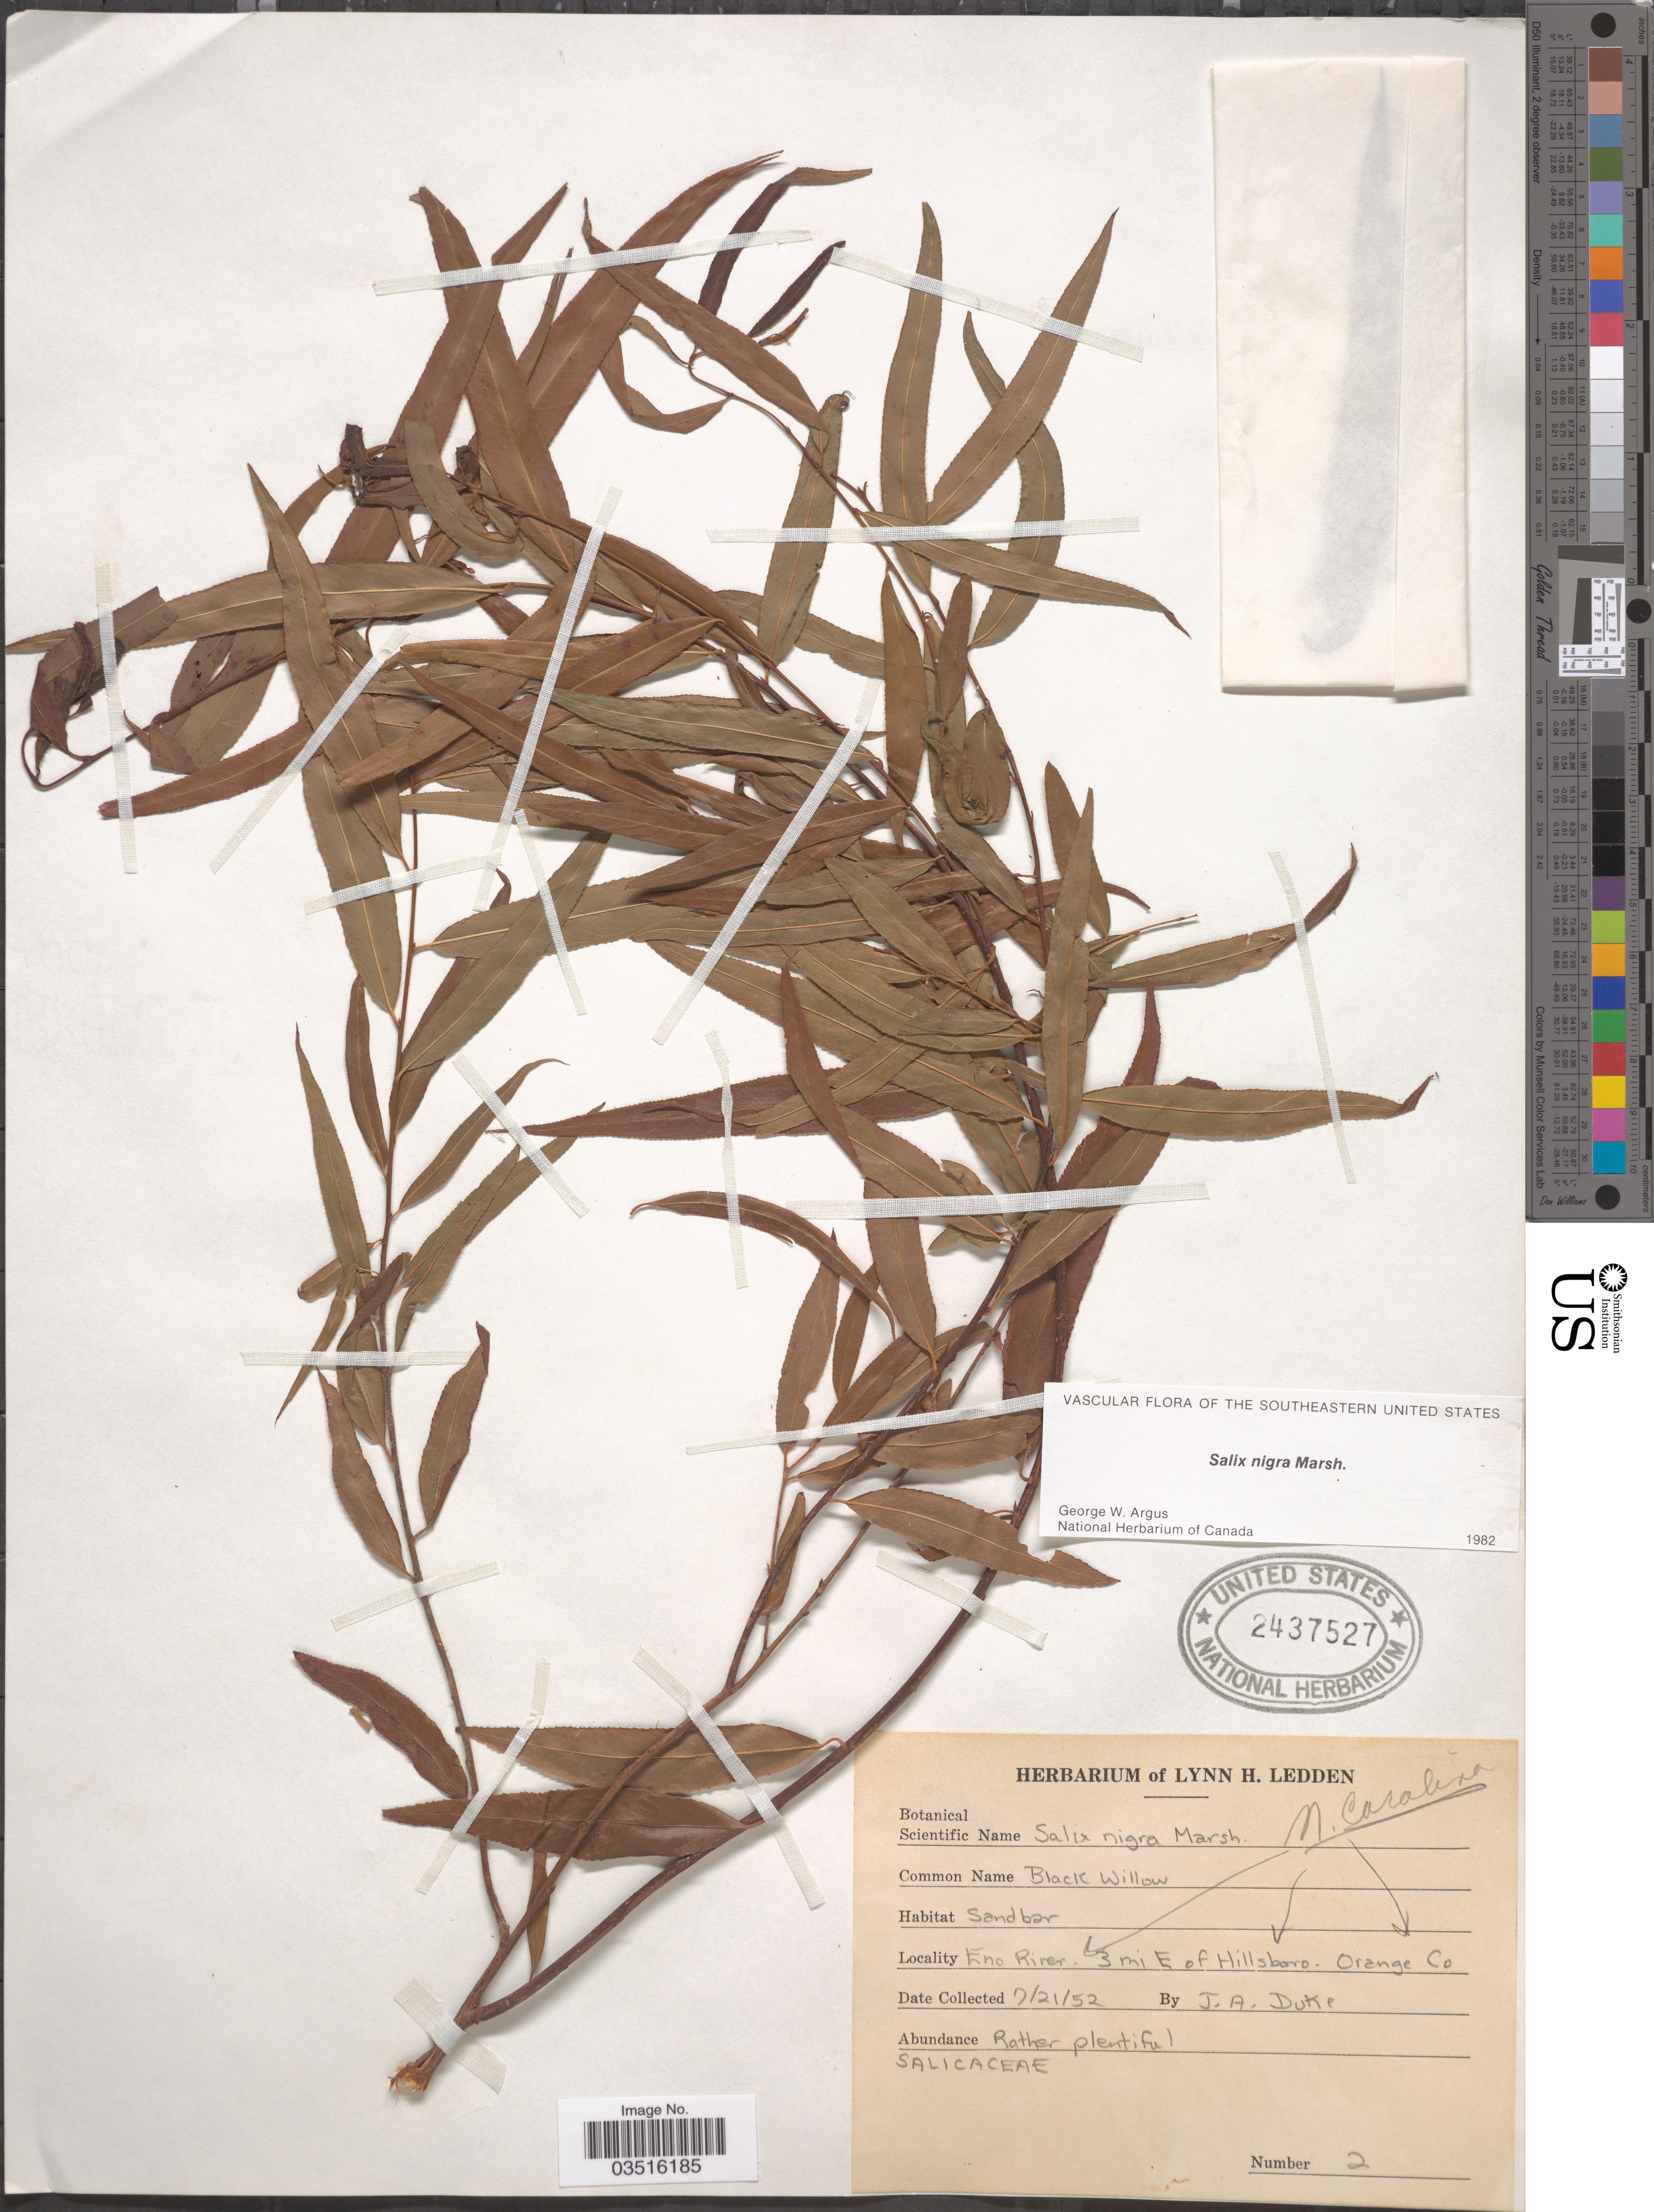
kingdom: Plantae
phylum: Tracheophyta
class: Magnoliopsida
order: Malpighiales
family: Salicaceae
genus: Salix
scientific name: Salix nigra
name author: Marshall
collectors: J. A. Duke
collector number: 2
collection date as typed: Transcribed d/m/y: 21/7/52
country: United States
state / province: North Carolina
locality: Eno River. 3 mi E. of Hillsboro. Orange Co.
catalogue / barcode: US 2437527